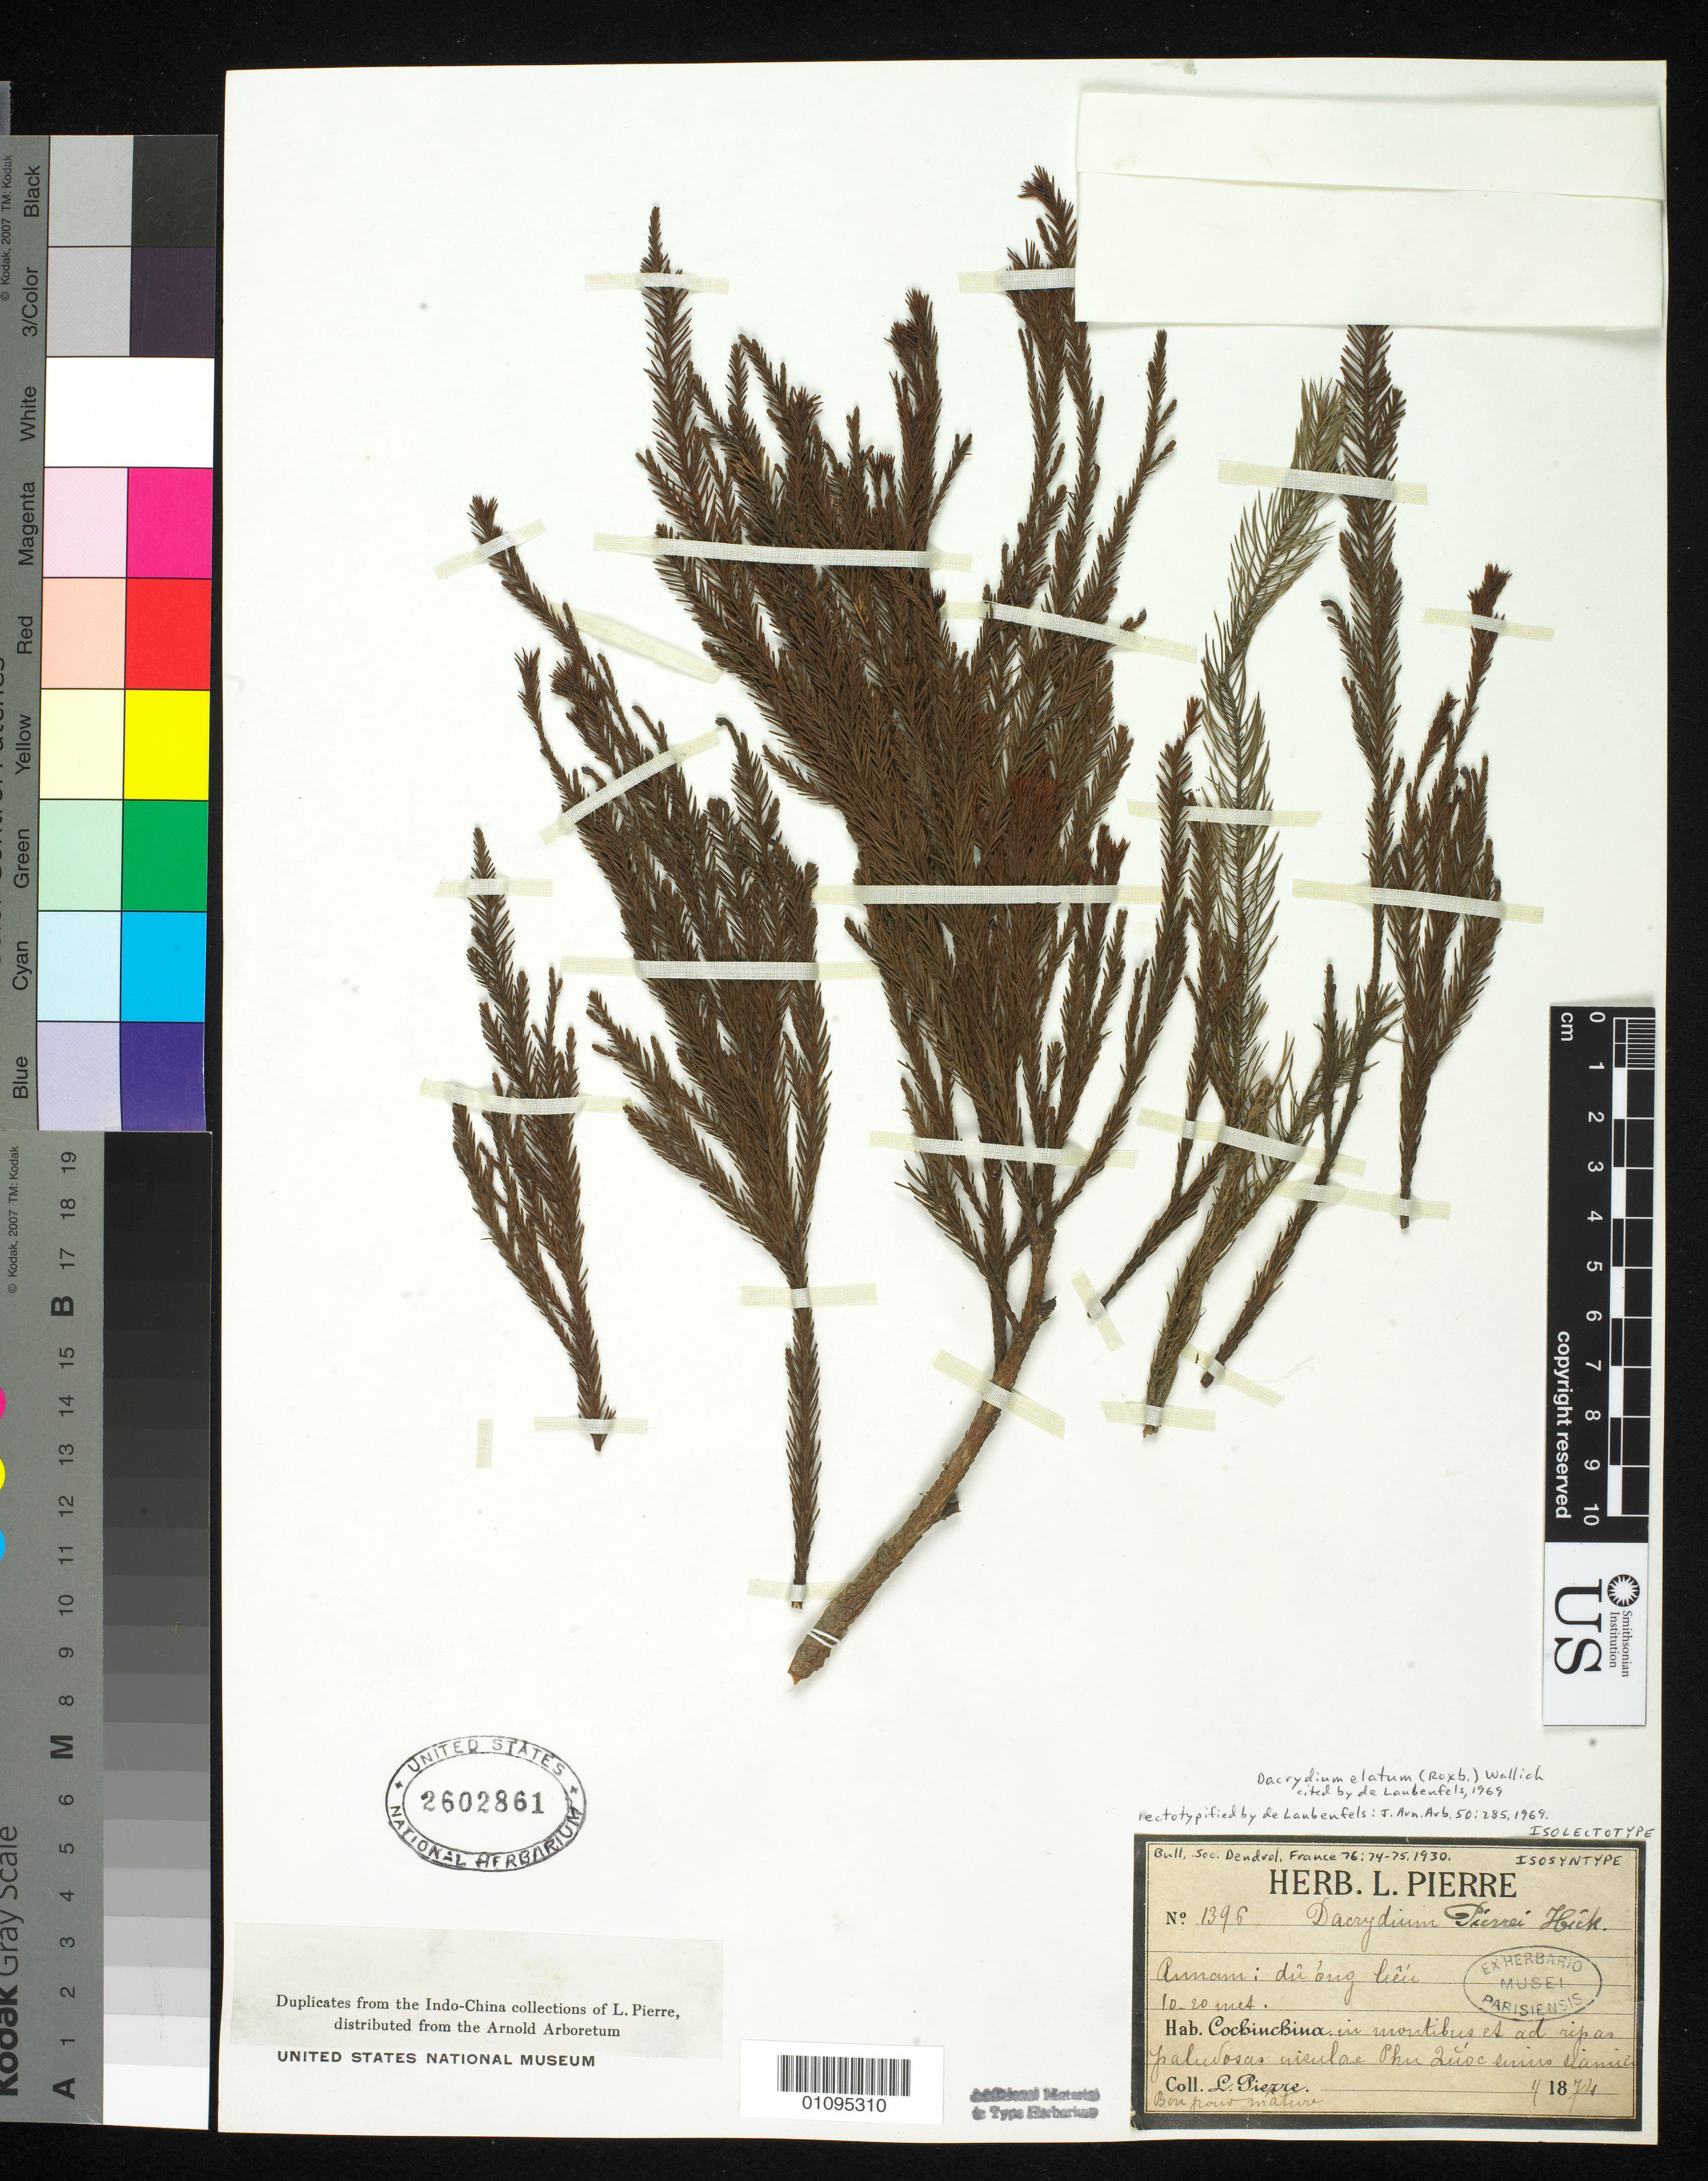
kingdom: Plantae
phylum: Tracheophyta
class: Pinopsida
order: Pinales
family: Podocarpaceae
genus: Dacrydium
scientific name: Dacrydium pierrei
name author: Hickel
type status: Lectotype; Isosyntype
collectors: J. Pierre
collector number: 1396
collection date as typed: Jan 1874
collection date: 1874-01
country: Vietnam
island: Phu Quoc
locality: Annam: du ong lieu. Hab. Cochinchina in montibus et ad ripas paludosas insulae Phu Quoc sinus siamici.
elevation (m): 10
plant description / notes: Laubenfels (1969) designated Pierre 1396 as the lectotype collection of this name, but failed to cite a specific herbarium for the lectotype (presumably P, but several duplicates of Pierre 1396 are extant there, none annotated by Laubenfels).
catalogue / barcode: US 2602861